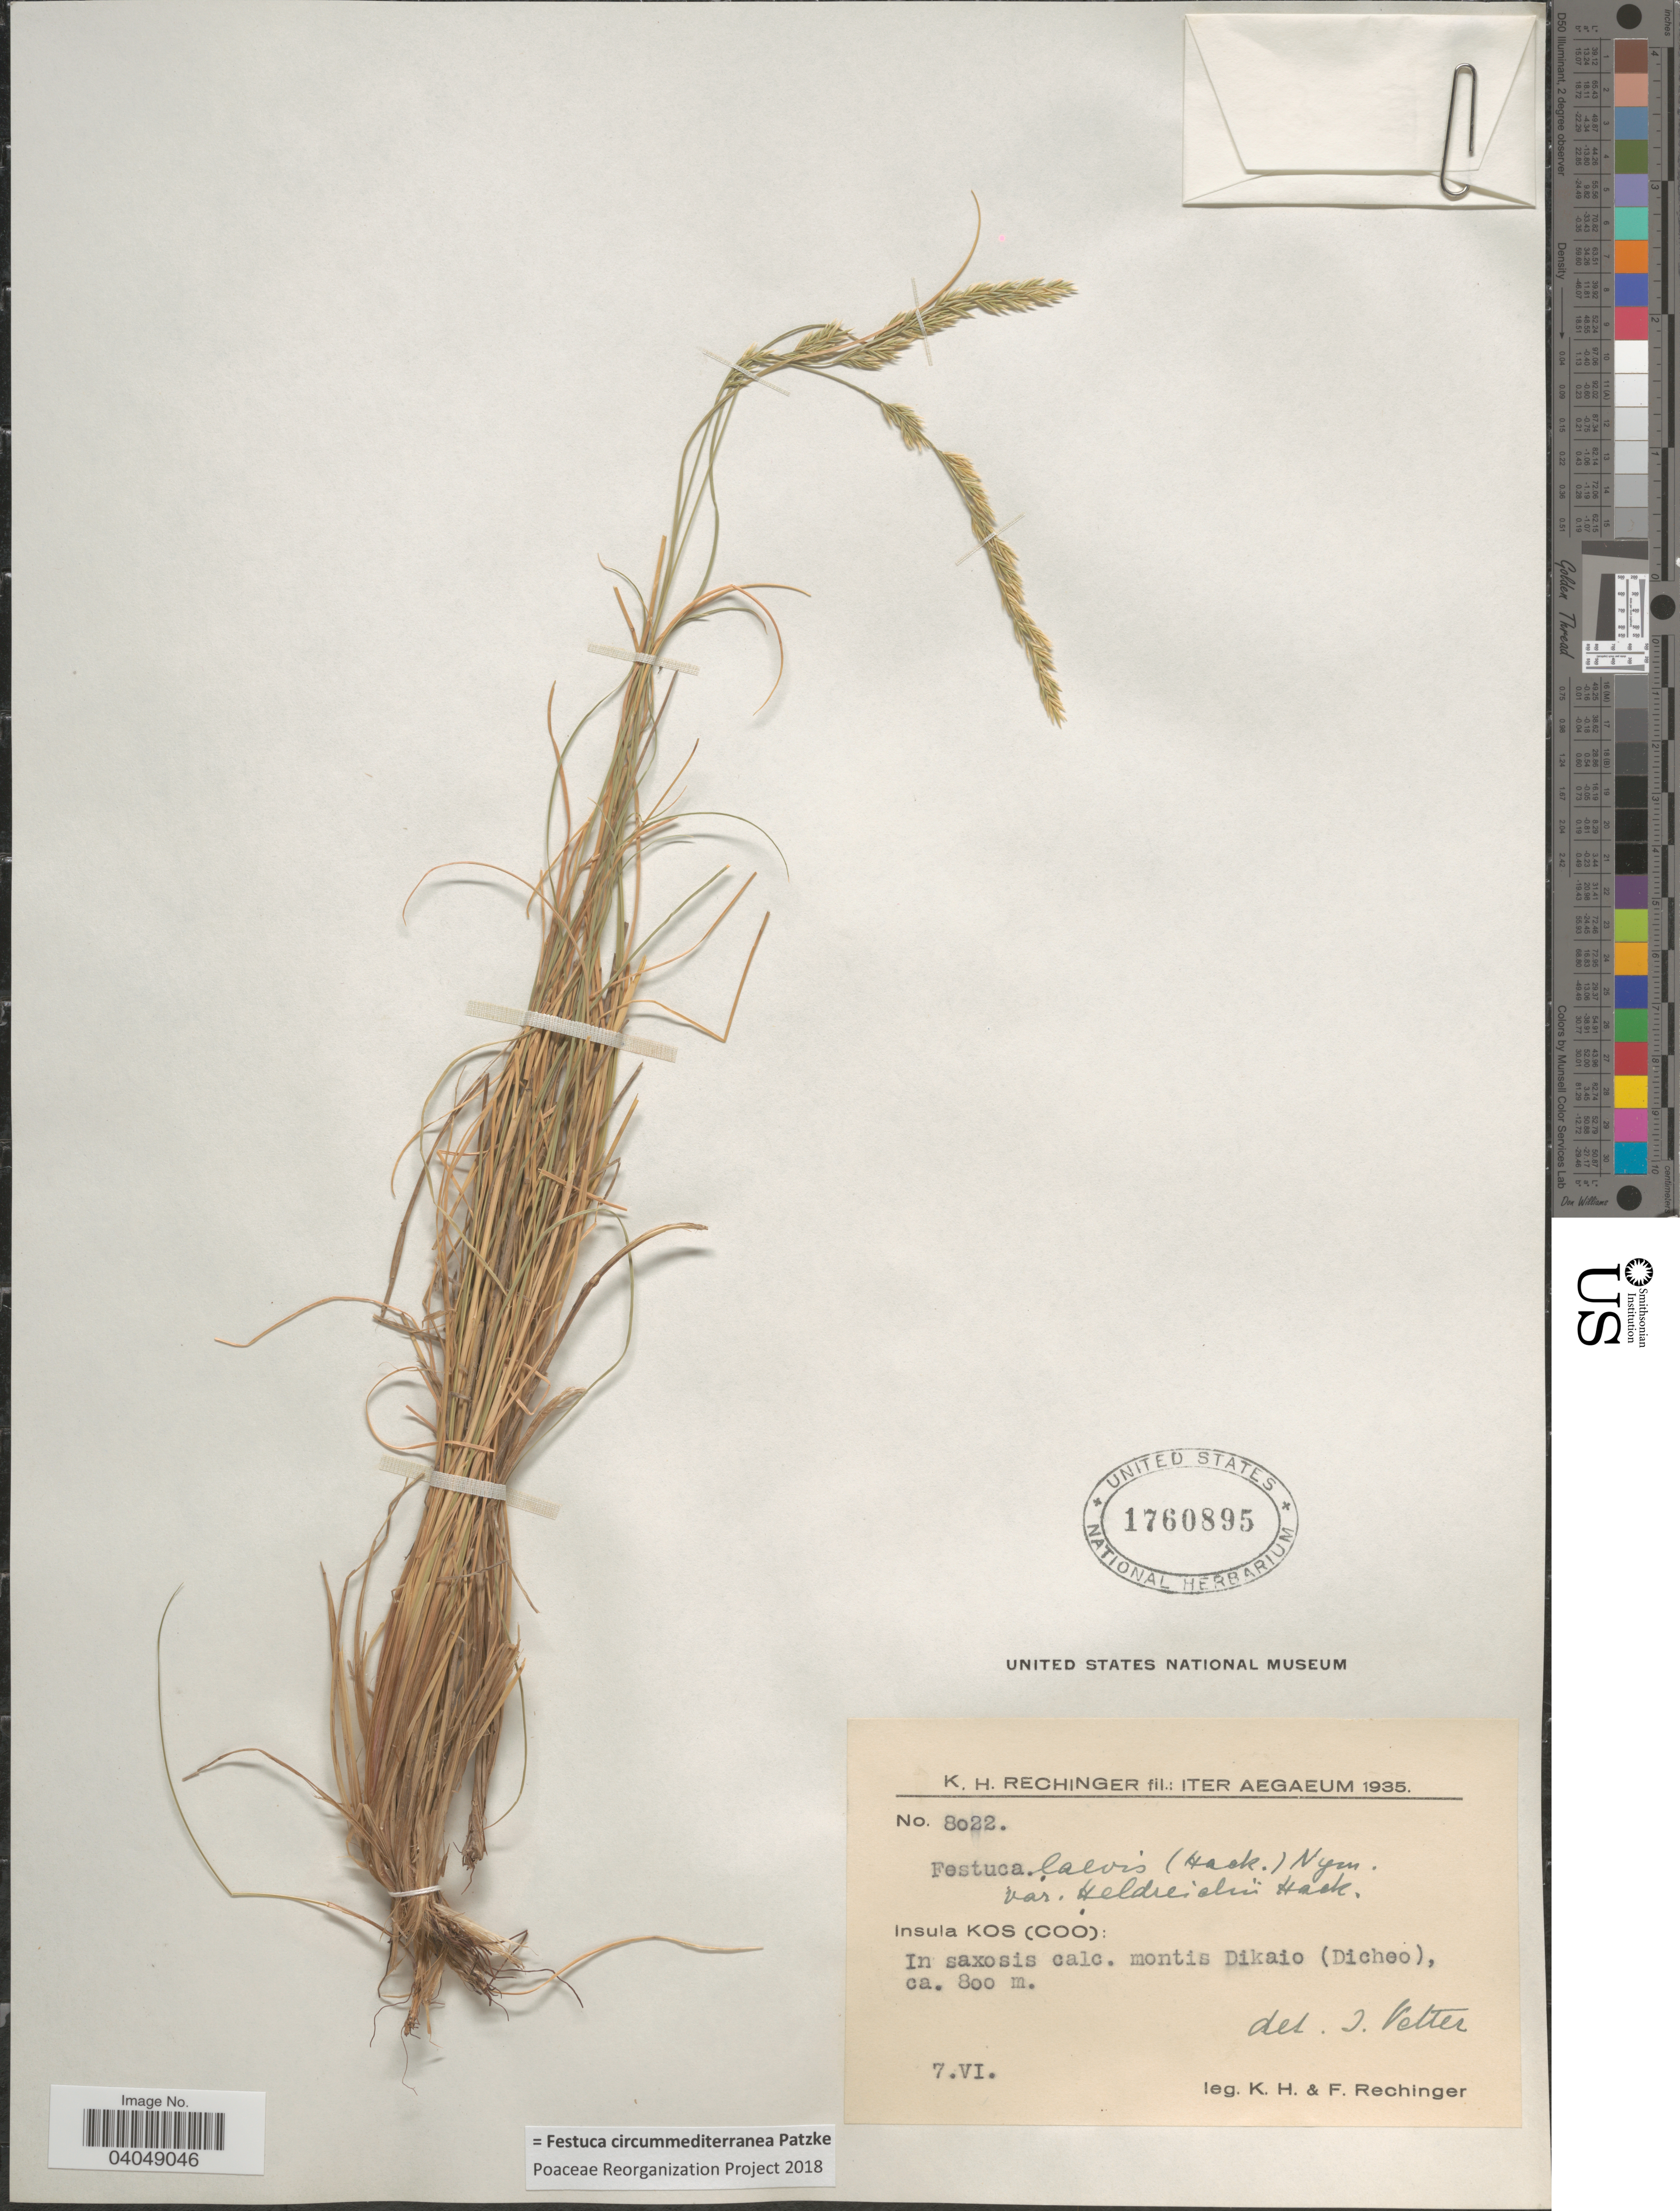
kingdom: Plantae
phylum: Tracheophyta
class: Liliopsida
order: Poales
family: Poaceae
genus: Festuca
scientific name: Festuca circummediterranea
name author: Patzke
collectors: K. H. Rechinger & F. Rechinger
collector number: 8022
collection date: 1935-06-07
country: Greece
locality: Insula Kos (Coo): In saxosis calc. montis Dikaio (Dicheo).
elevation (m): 800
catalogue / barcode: US 1760895